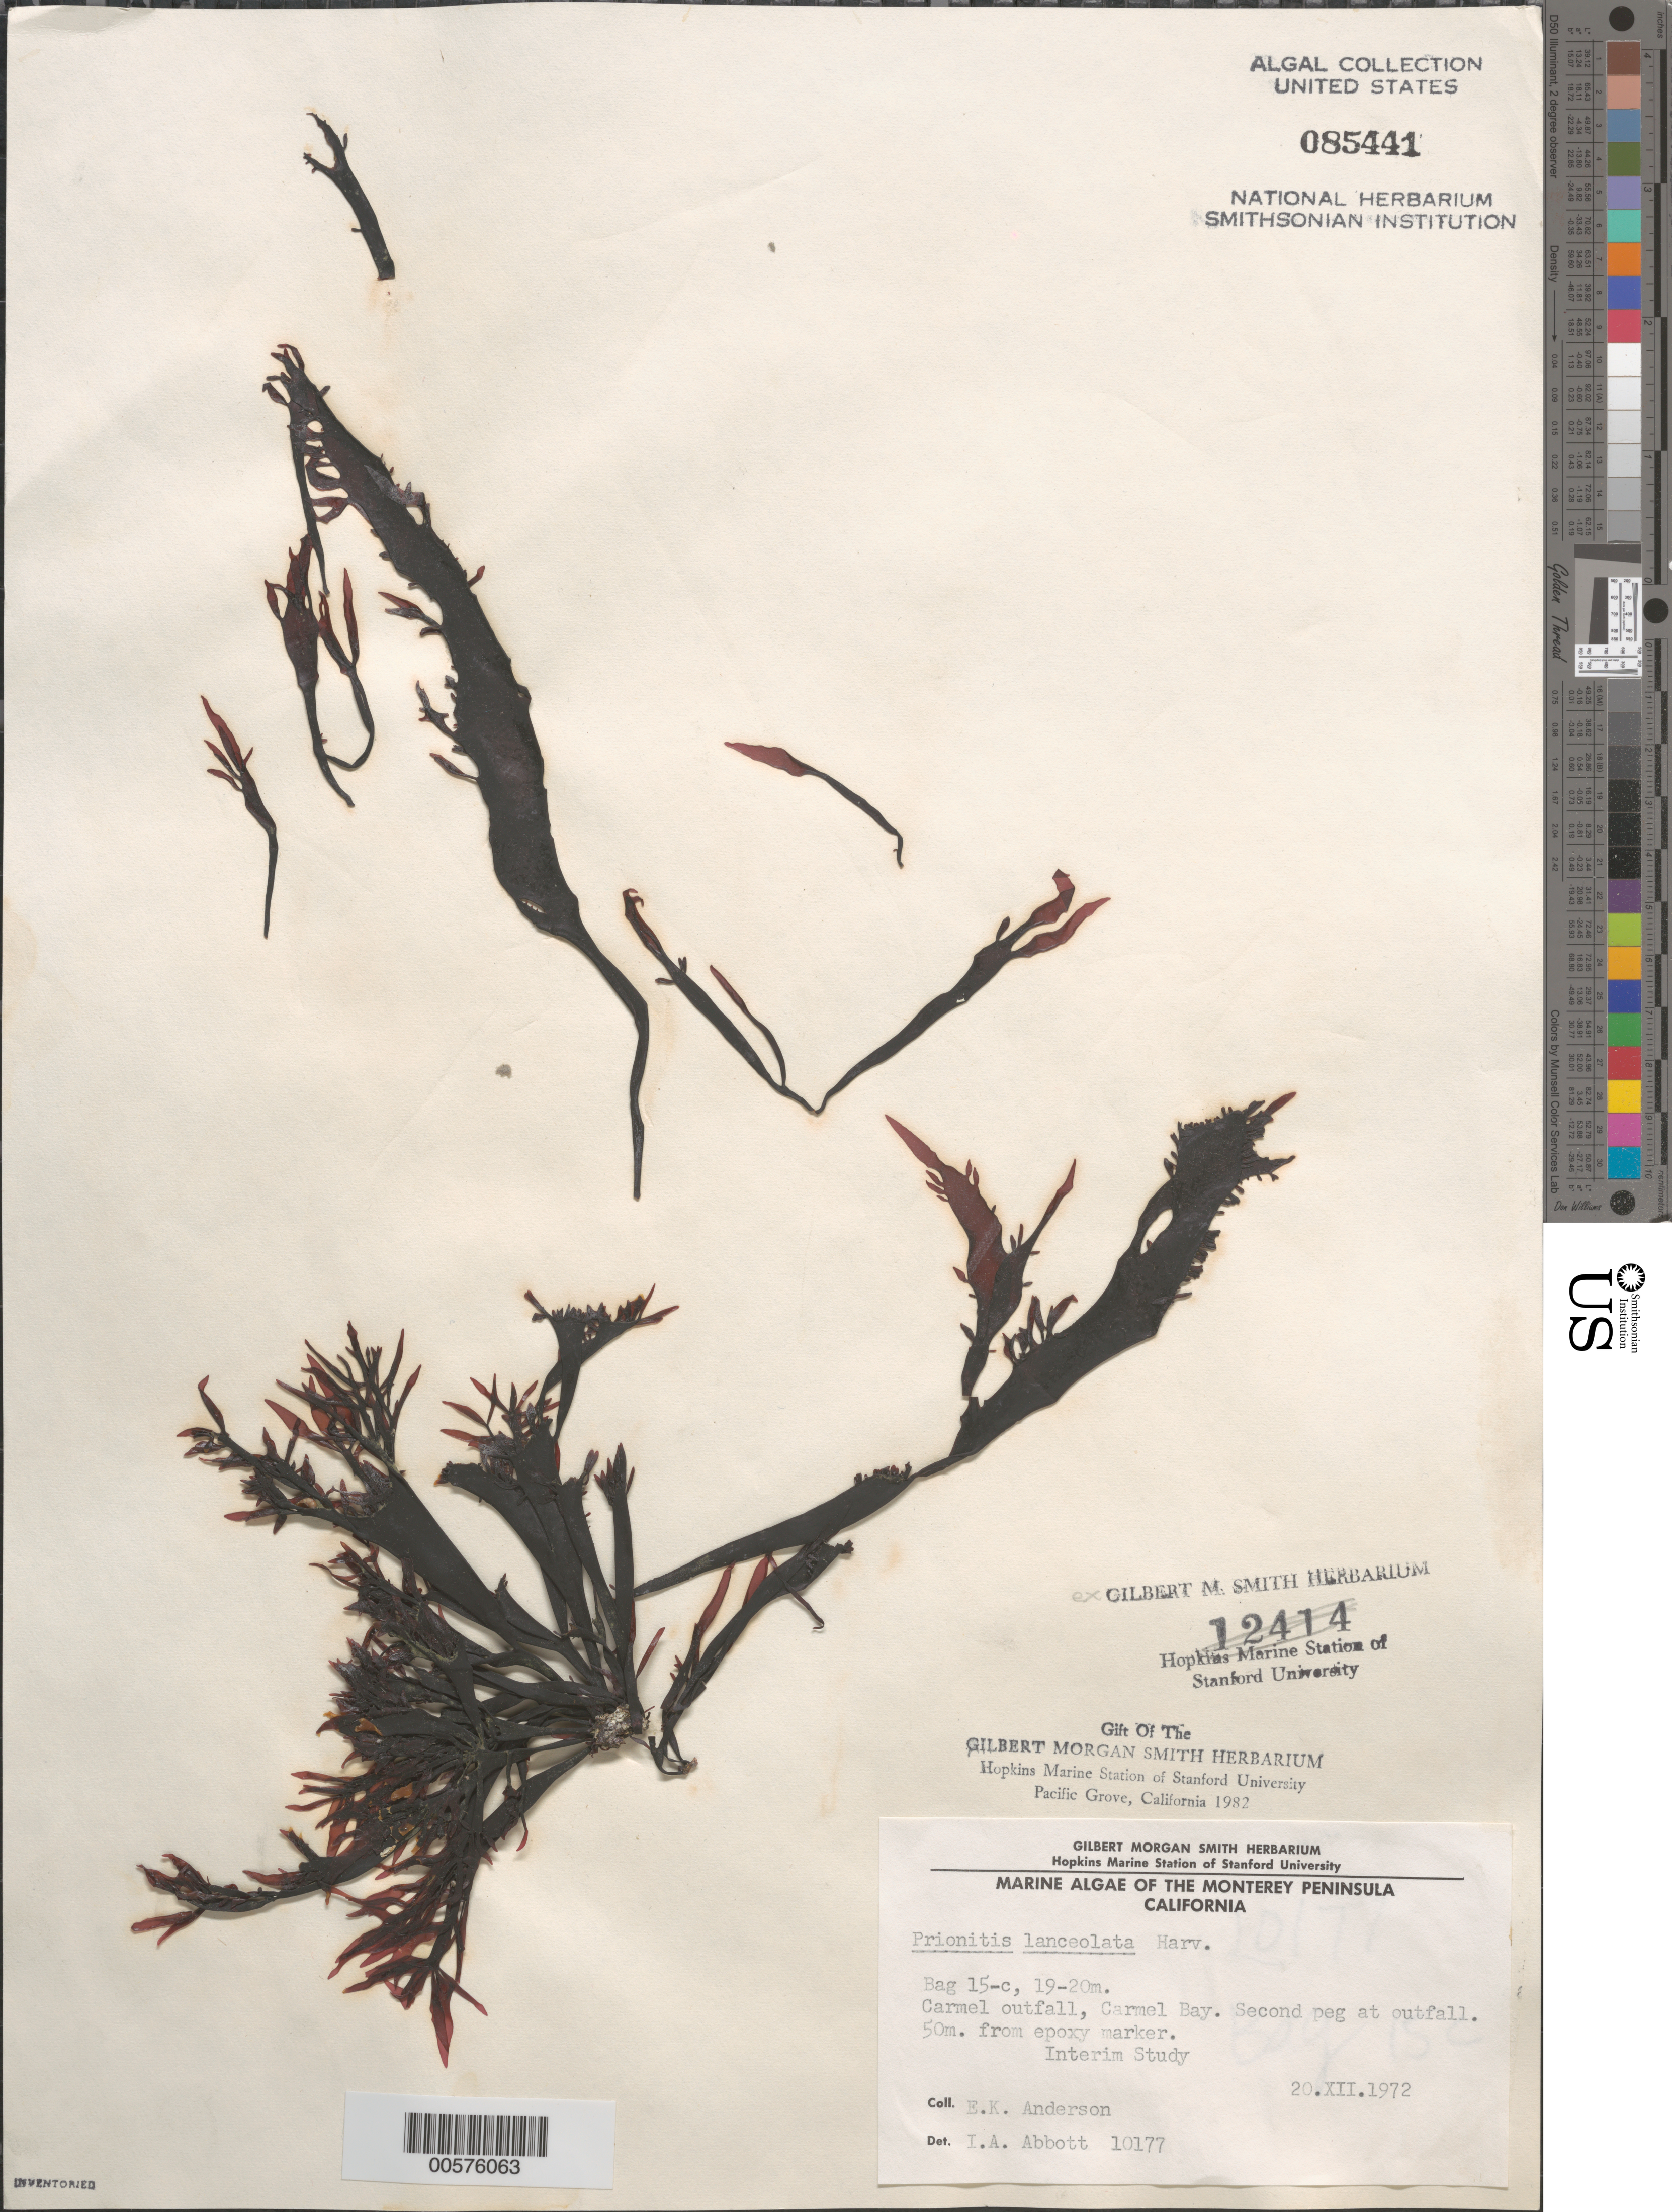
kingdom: Plantae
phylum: Rhodophyta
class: Florideophyceae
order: Cryptonemiales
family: Cryptonemiaceae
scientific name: Prionitis lanceolata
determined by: Abbott, Isabella A.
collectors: E. K. Anderson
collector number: IAA 10177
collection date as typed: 20 Dec 1972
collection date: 1972-12-20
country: United States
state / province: California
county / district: Monterey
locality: Carmel outfall, Carmel Bay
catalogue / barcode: US 85441